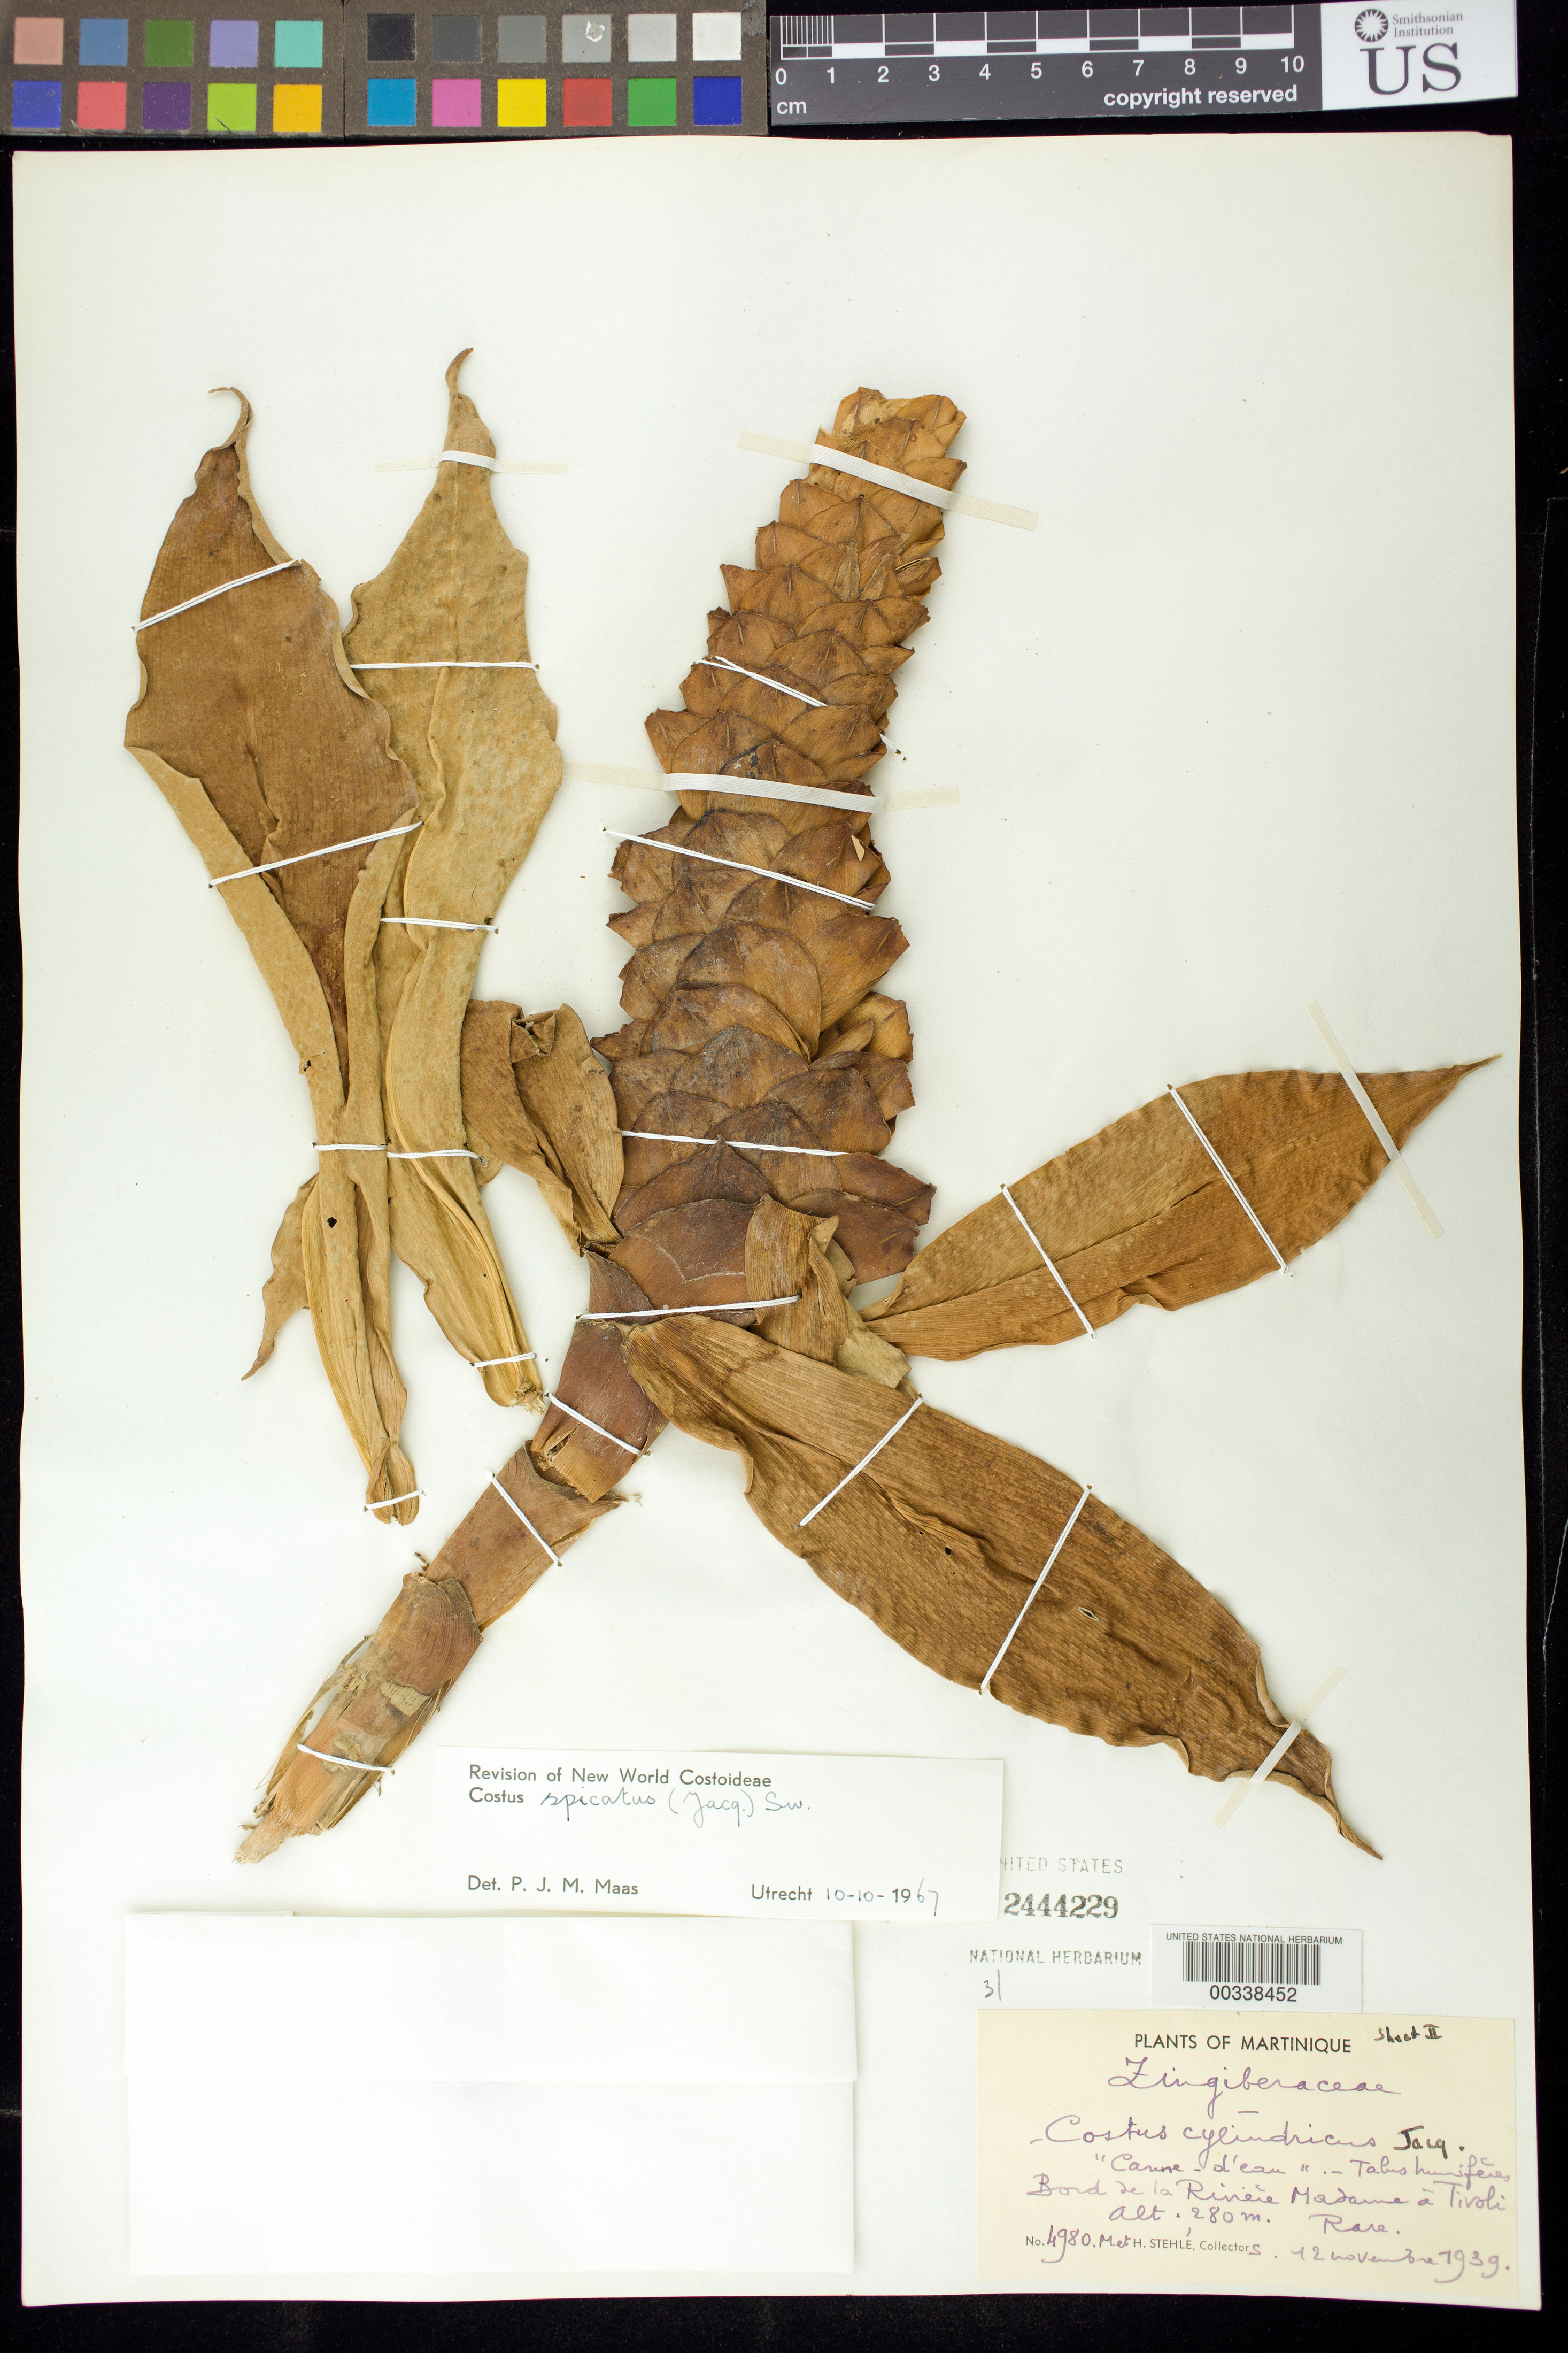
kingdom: Plantae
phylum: Tracheophyta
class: Liliopsida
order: Zingiberales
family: Costaceae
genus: Costus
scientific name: Costus spicatus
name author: (Jacq.) Sw.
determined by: Maas, Paul J. M.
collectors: M. Stehlé & H. Stehlé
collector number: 4980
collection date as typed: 12 Nov 1939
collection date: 1939-11-12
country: Martinique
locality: Bord de la riviere madame a tivoli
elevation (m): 280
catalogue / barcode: US 2444229